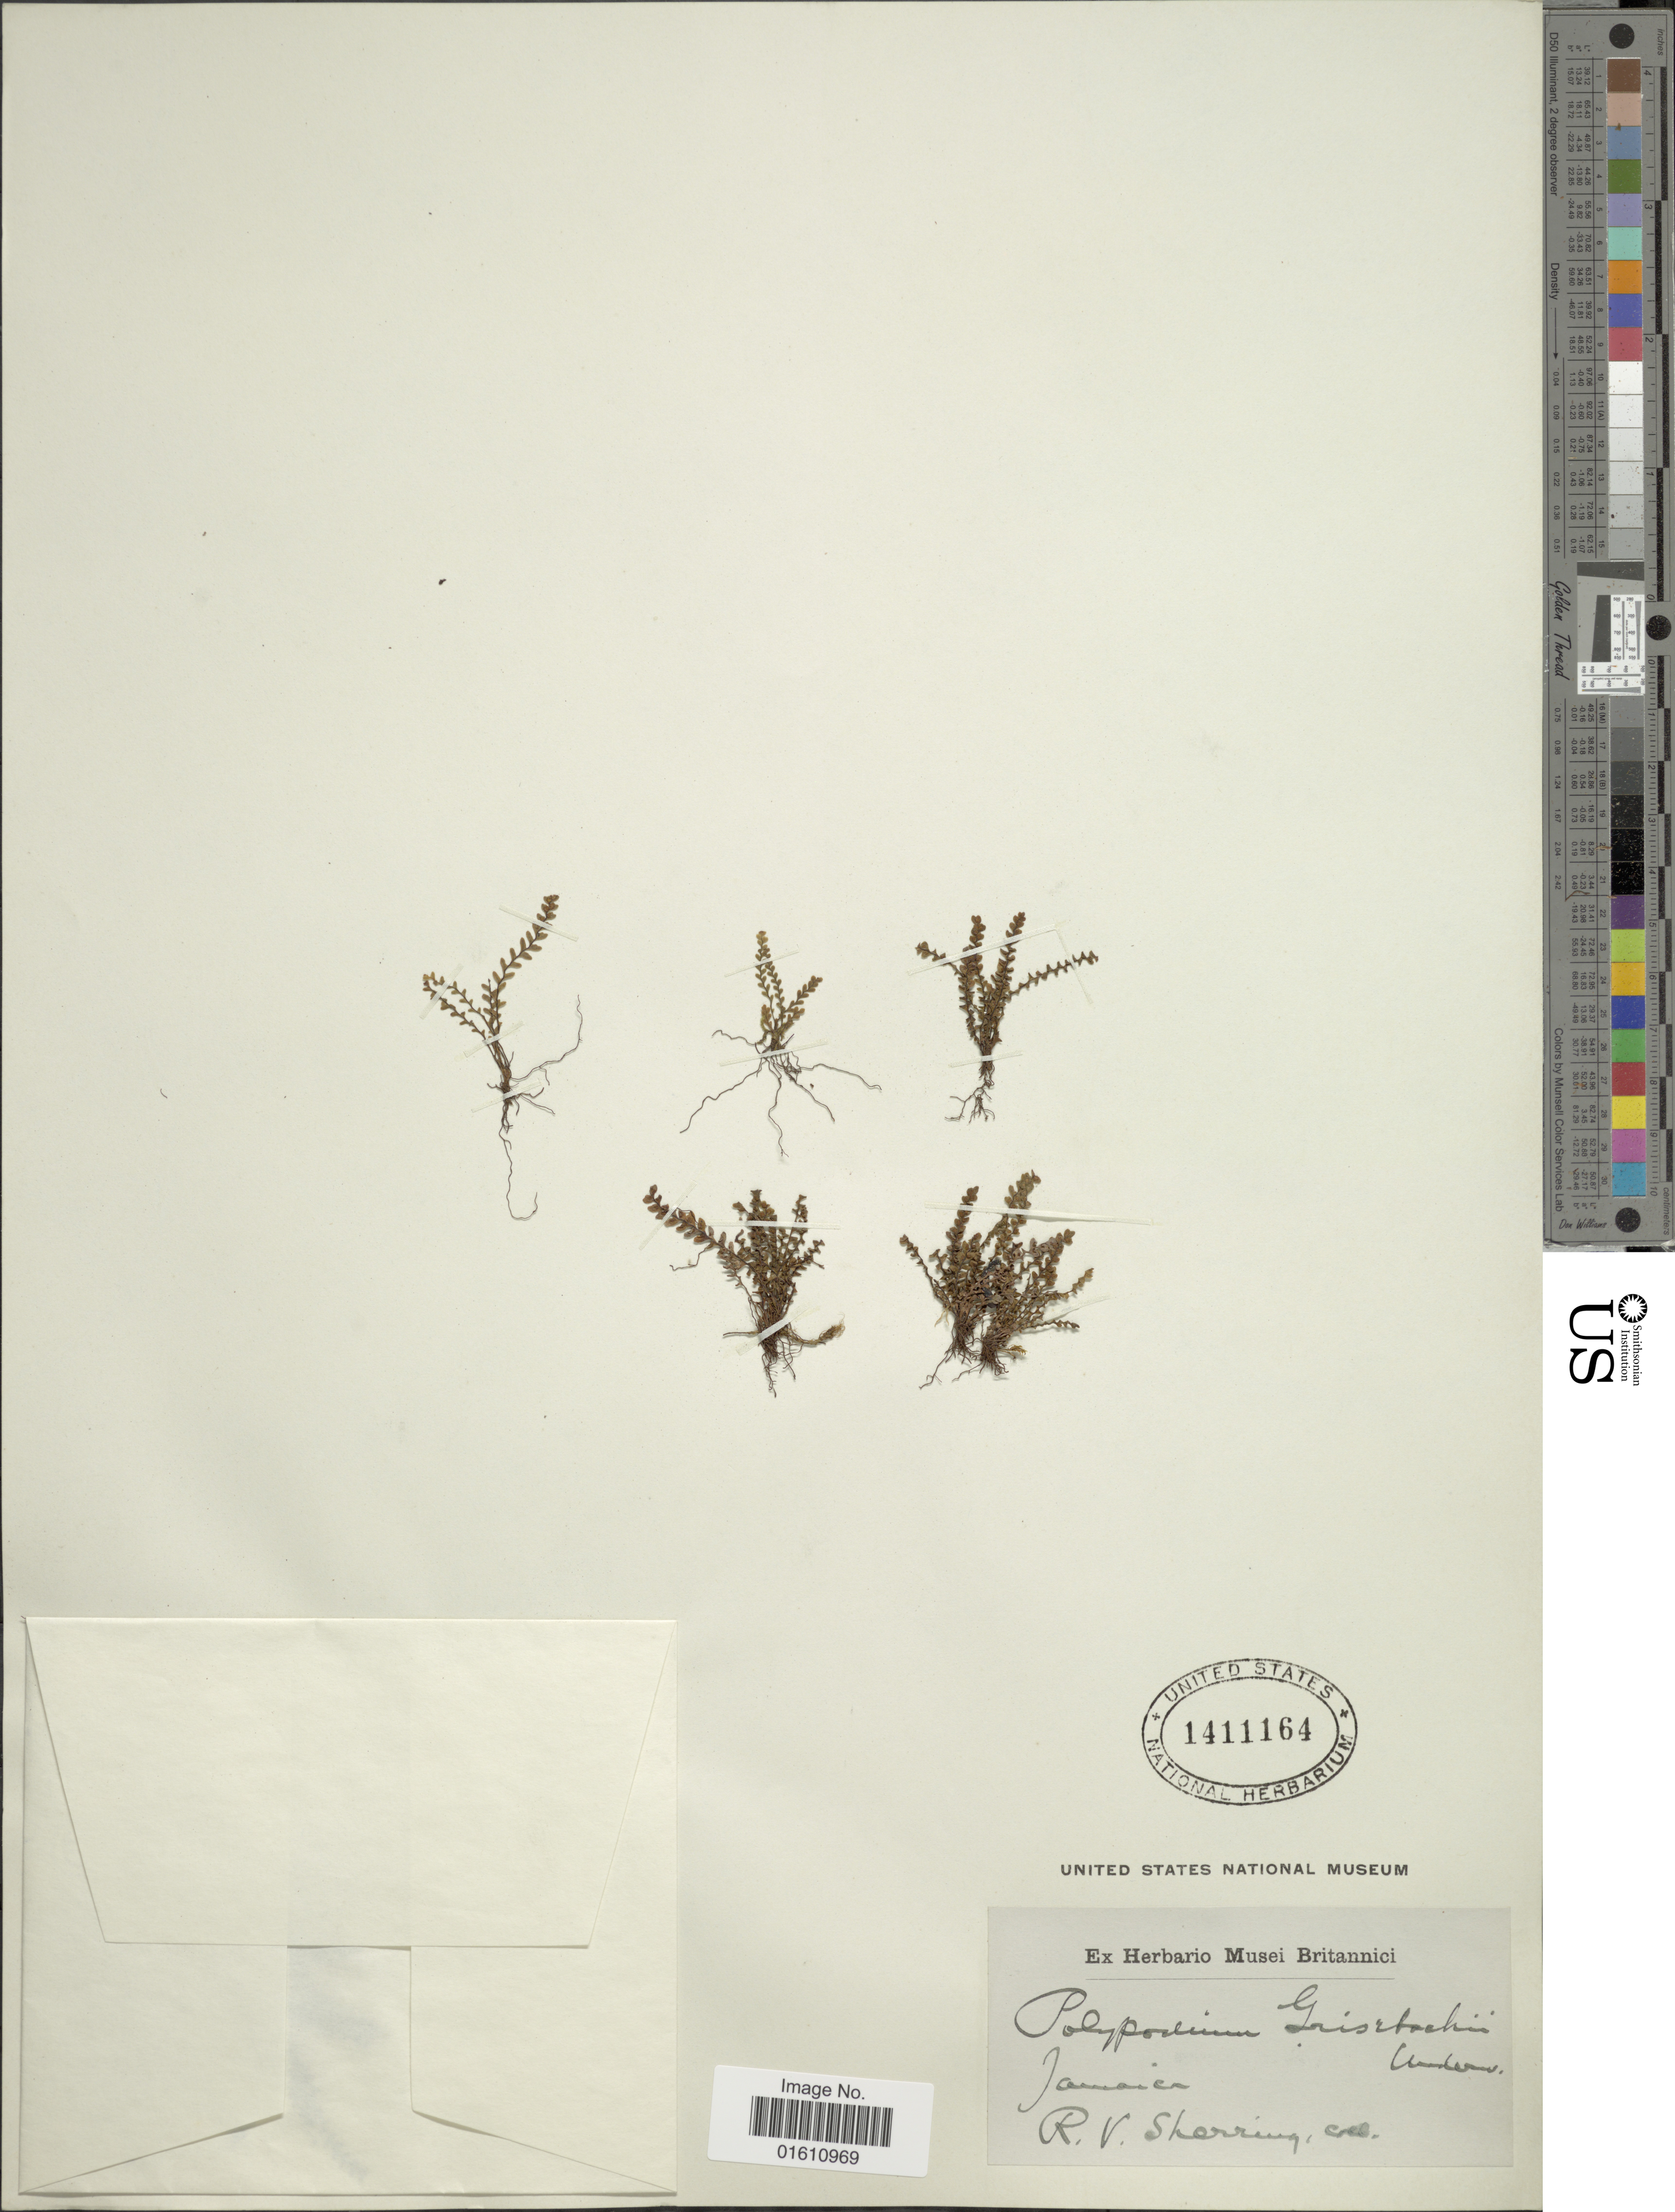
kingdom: Plantae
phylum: Tracheophyta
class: Polypodiopsida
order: Polypodiales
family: Polypodiaceae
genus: Moranopteris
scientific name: Moranopteris grisebachii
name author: (C. Chr.) R. Y. Hirai & J. Prado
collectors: R. Sherring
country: Jamaica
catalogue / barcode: US 1411164